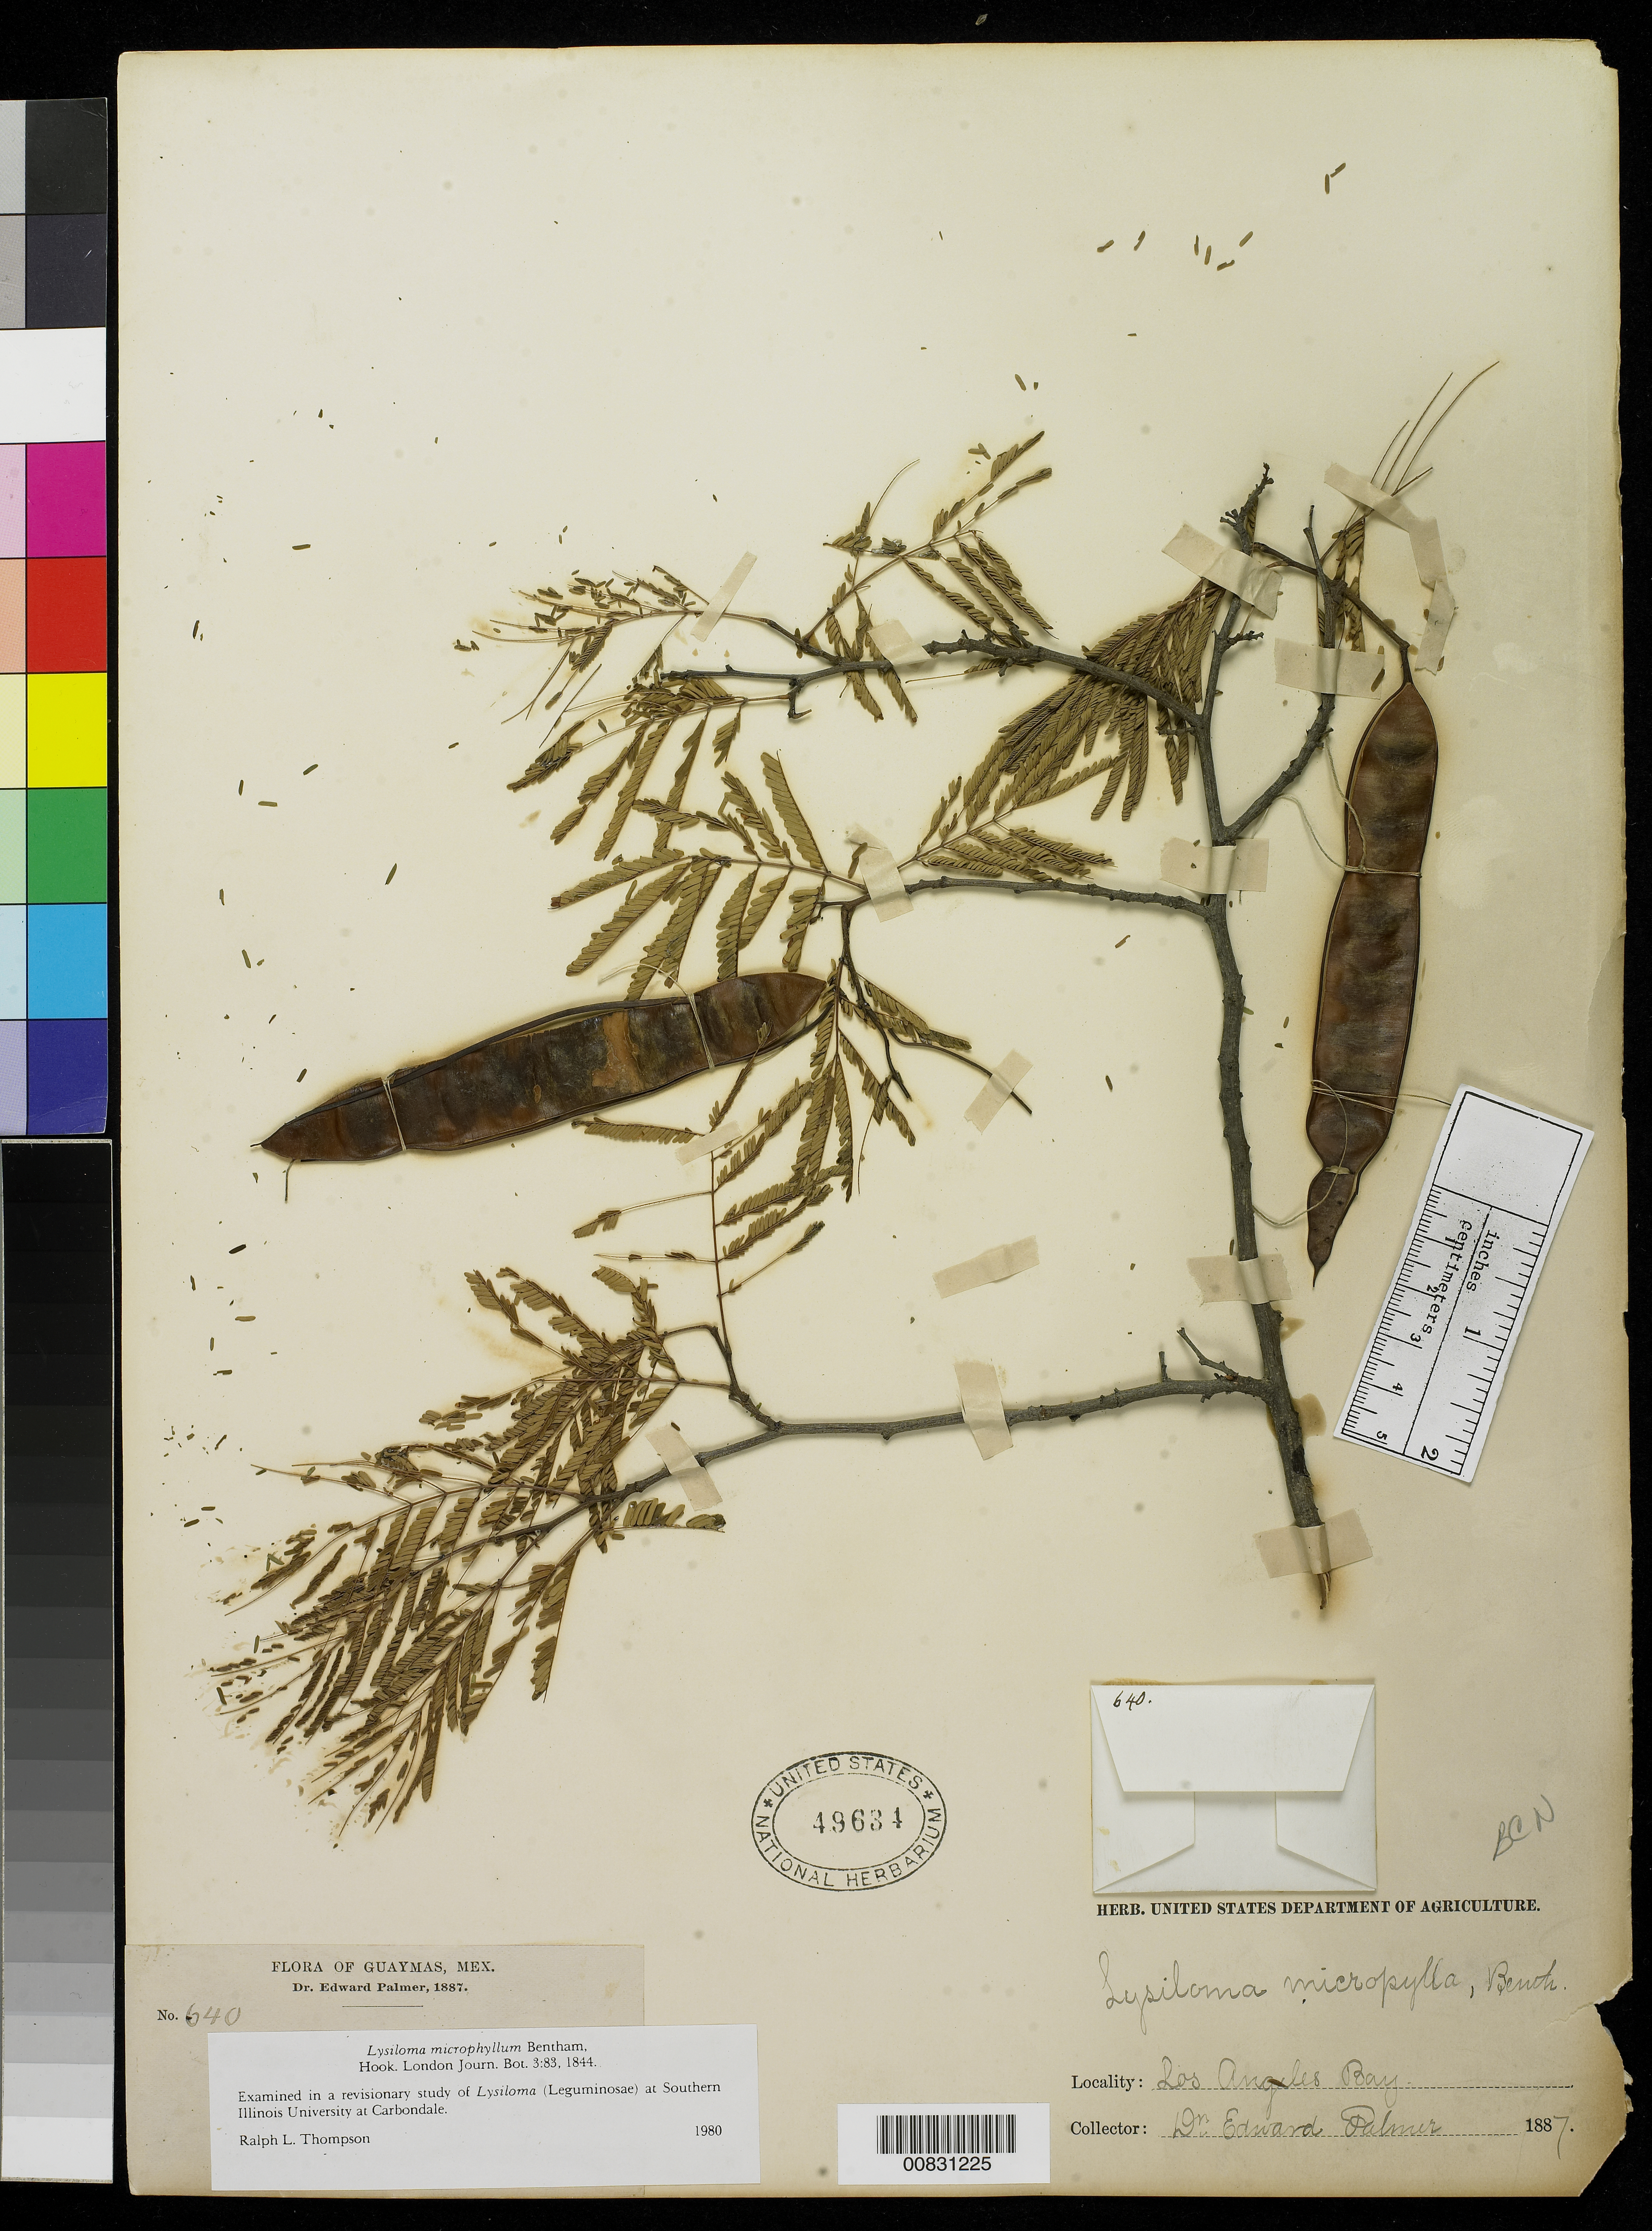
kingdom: Plantae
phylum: Tracheophyta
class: Magnoliopsida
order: Fabales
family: Fabaceae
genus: Lysiloma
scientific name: Lysiloma microphyllum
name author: Benth.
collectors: E. Palmer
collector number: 640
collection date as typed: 1887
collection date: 1887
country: Mexico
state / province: Baja California Norte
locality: Los Angeles Bay, Baja California.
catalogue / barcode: US 49634